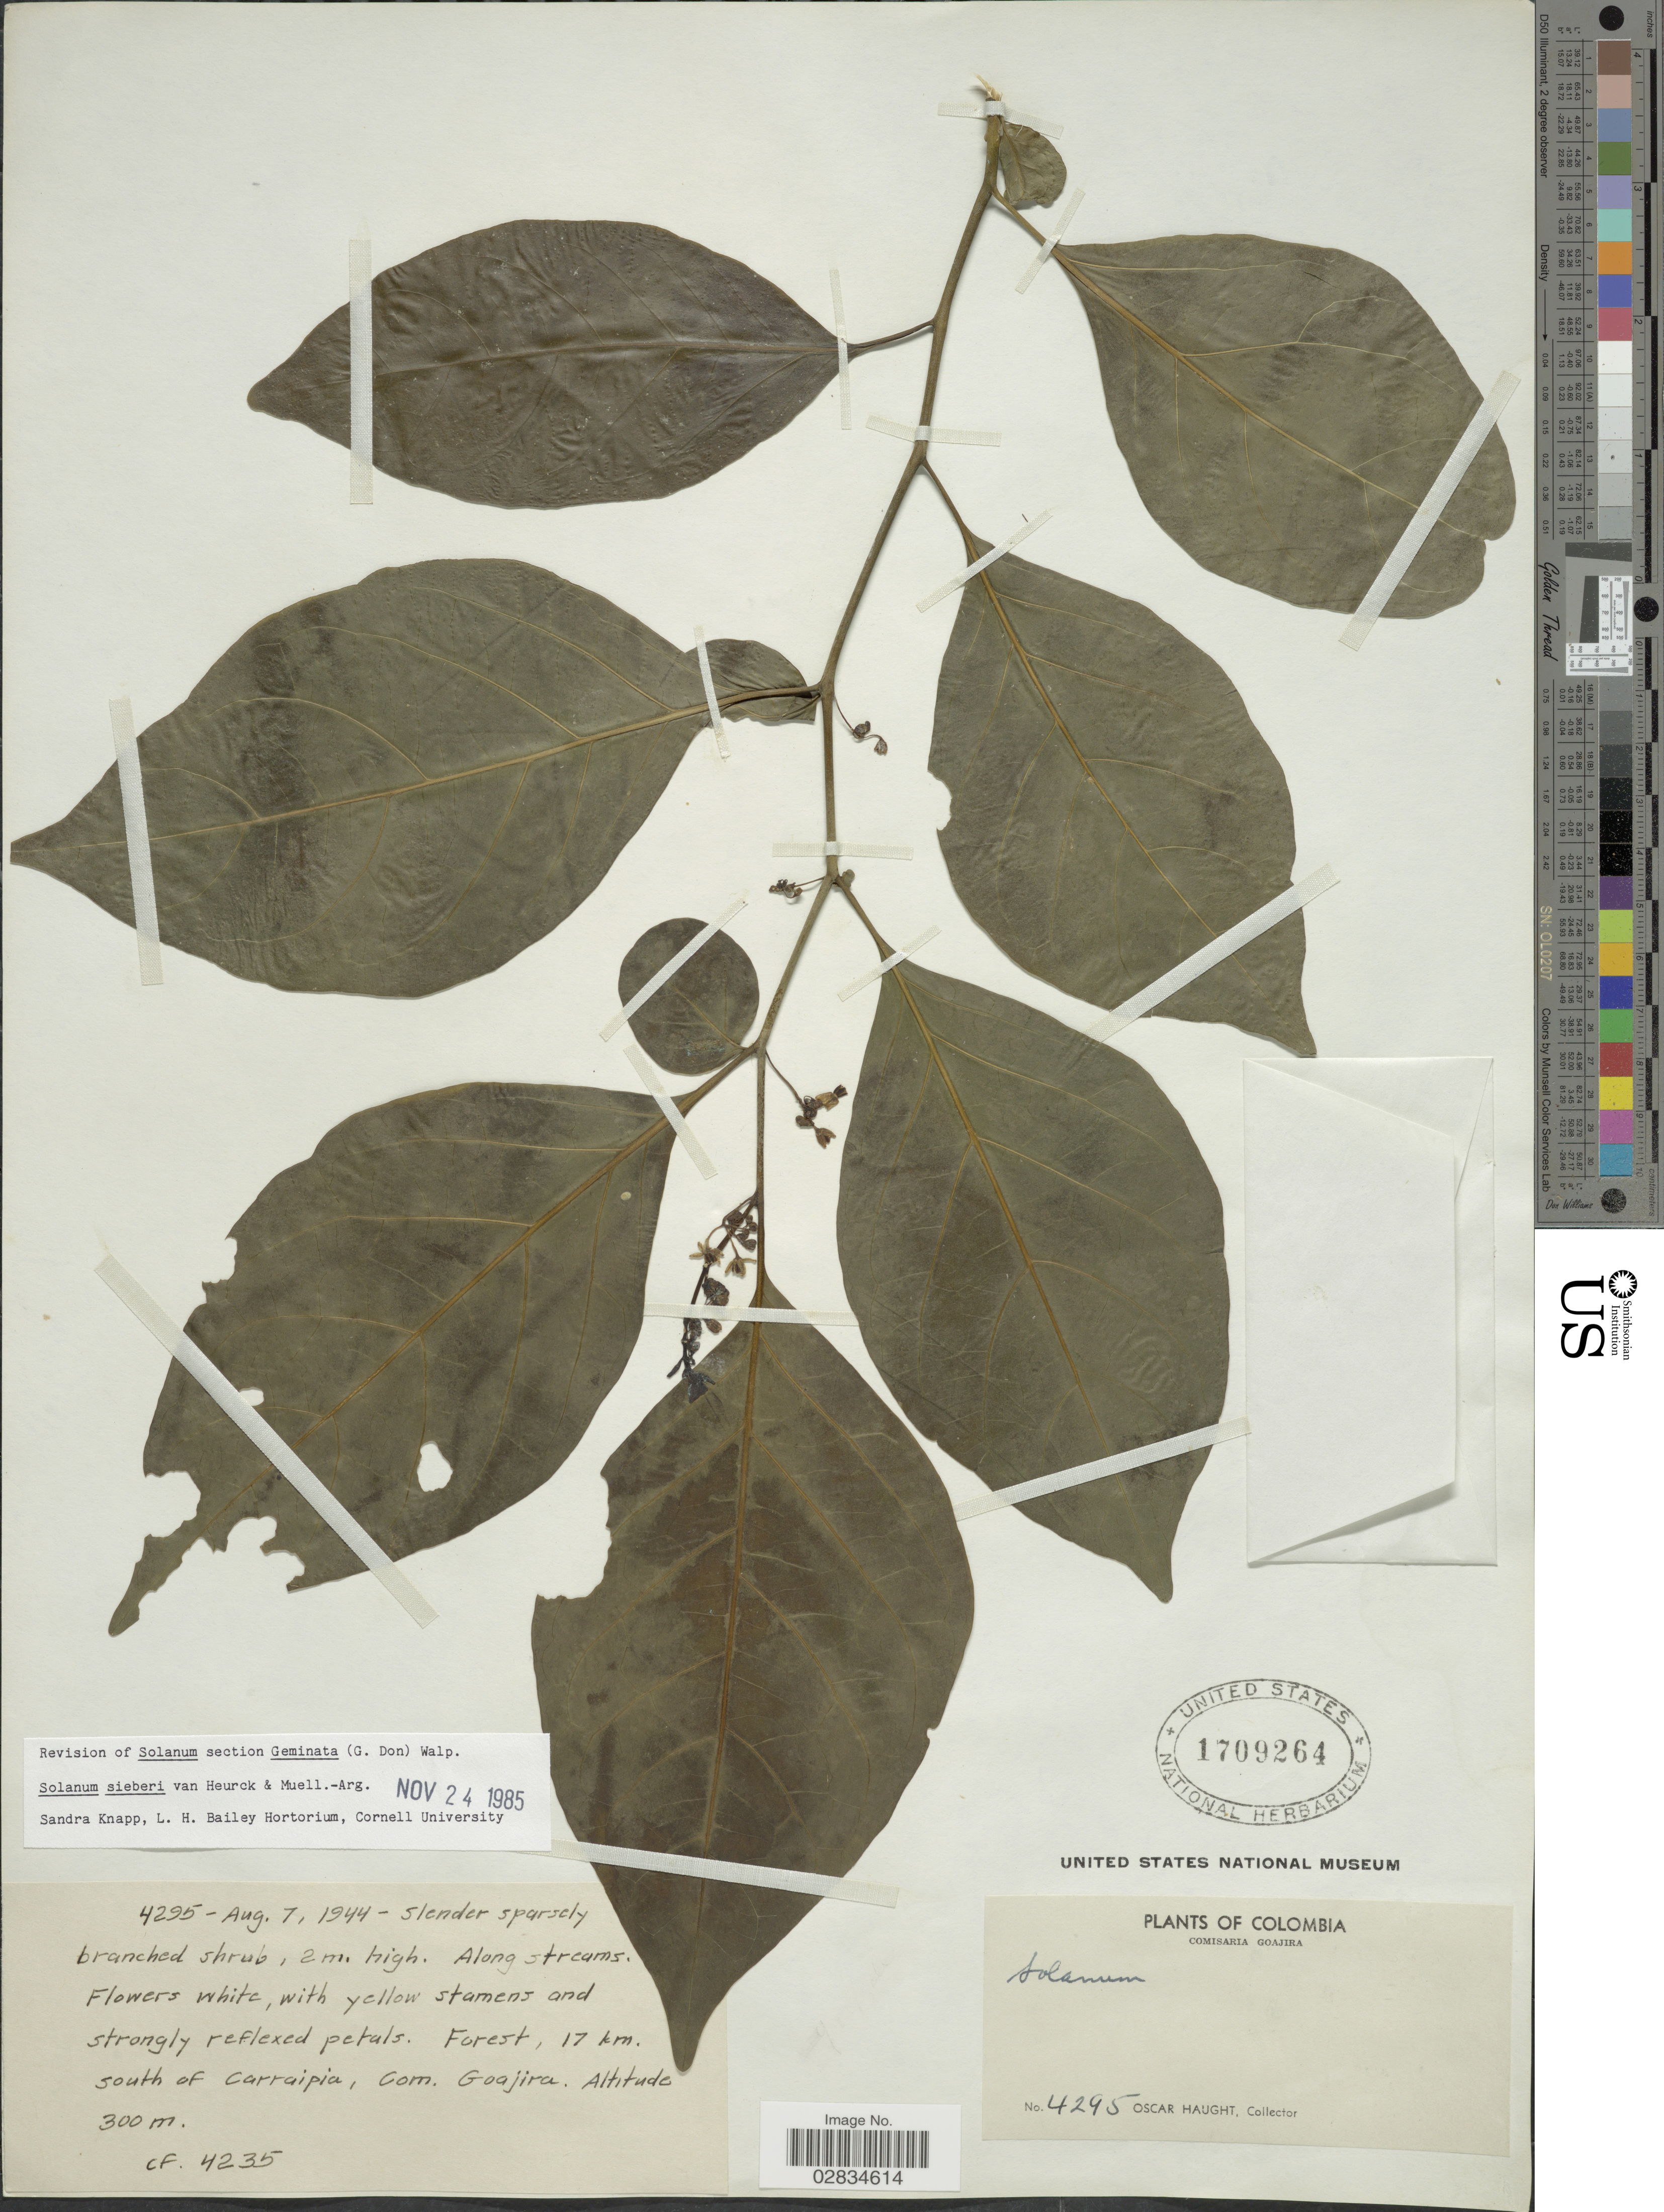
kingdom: Plantae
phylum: Tracheophyta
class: Magnoliopsida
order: Solanales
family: Solanaceae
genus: Solanum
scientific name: Solanum sieberi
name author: Van Heurck & Müll. Arg.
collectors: O. L. Haught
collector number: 4295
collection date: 1944-08-07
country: Colombia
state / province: La Guajira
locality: Forest, 17 km. south of Carraipia, Com. Goajira.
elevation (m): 300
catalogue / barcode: US 1709264